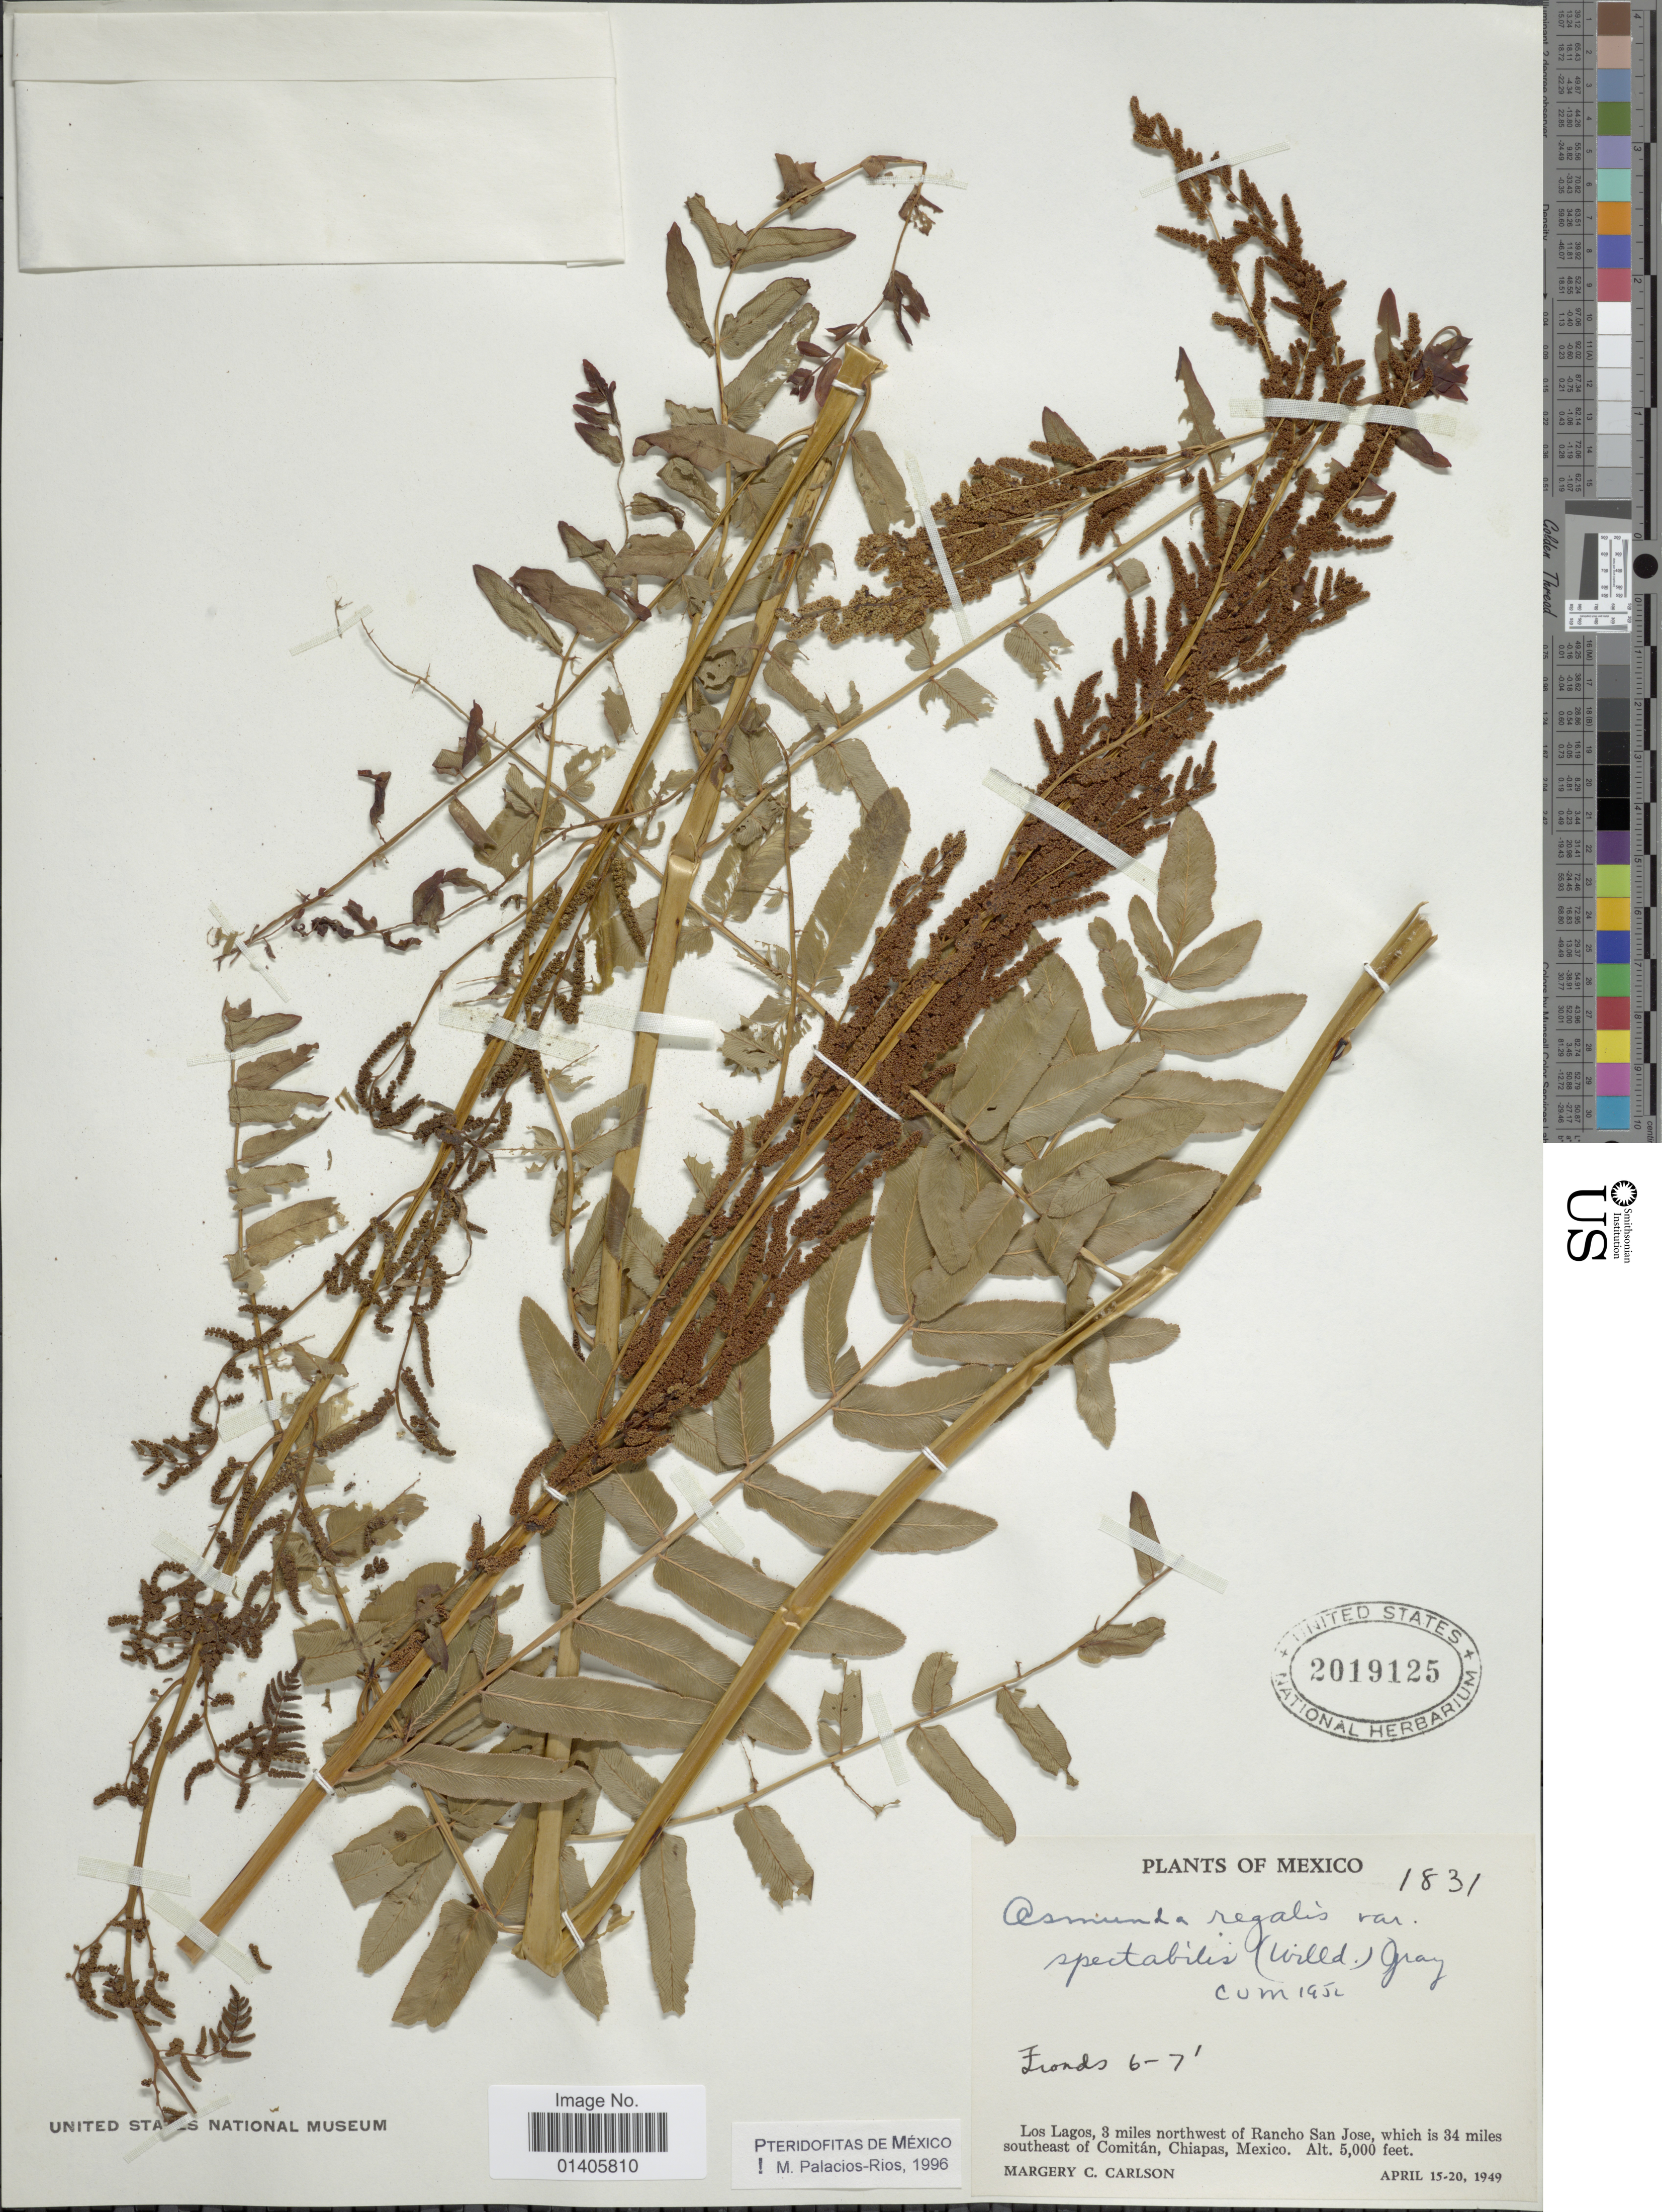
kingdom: Plantae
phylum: Tracheophyta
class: Polypodiopsida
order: Osmundales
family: Osmundaceae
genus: Osmunda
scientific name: Osmunda regalis var. spectabilis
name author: (Willd.) A. Gray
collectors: M. C. Carlson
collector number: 1831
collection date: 1949-04-15/1949-04-20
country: Mexico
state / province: Chiapas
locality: Los Lagos, 3 miles northwest of Rancho San Jose, which is 34 miles southeast of Comiltán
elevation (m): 1524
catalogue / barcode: US 2019125